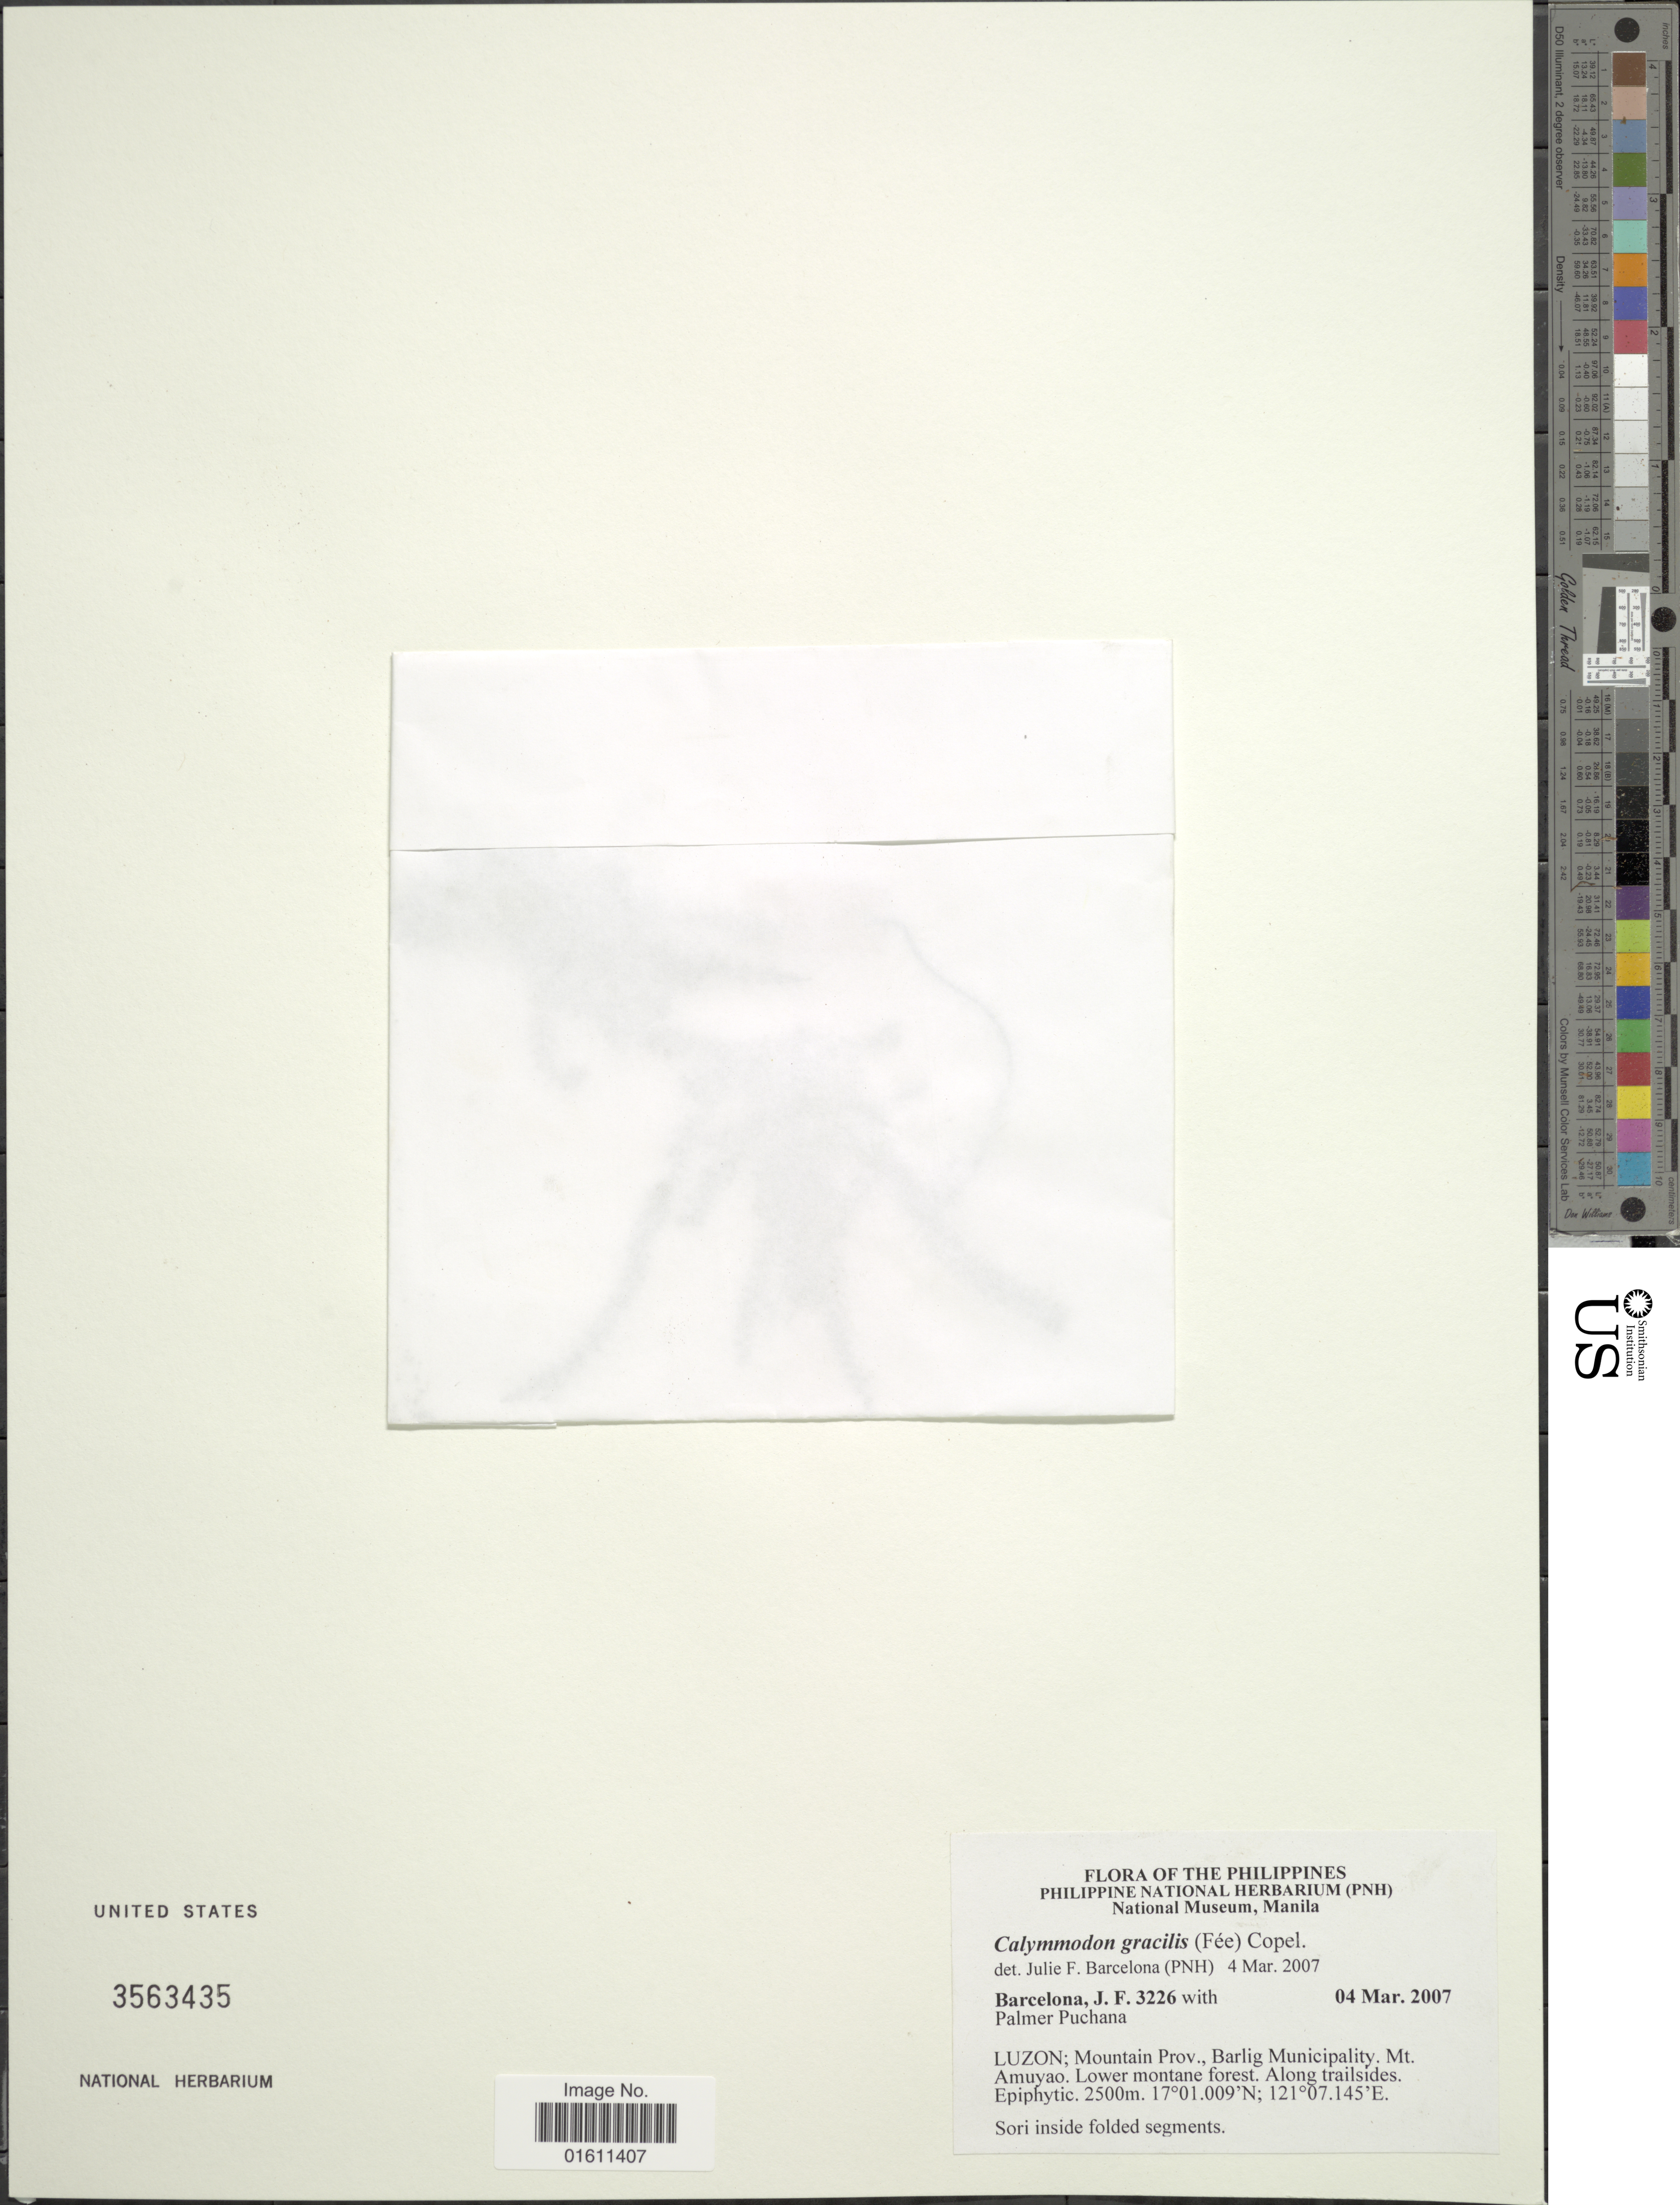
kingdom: Plantae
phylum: Tracheophyta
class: Polypodiopsida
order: Polypodiales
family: Polypodiaceae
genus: Calymmodon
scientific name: Calymmodon gracilis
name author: (Fée) Copel.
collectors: J. F. Barcelona & P. Puchana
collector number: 3226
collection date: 2007-03-04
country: Philippines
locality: The Philippines, Luzon; Mountain Prov., Barlig Municipality. Mt. Amuyao.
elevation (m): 2500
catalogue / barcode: US 3563435